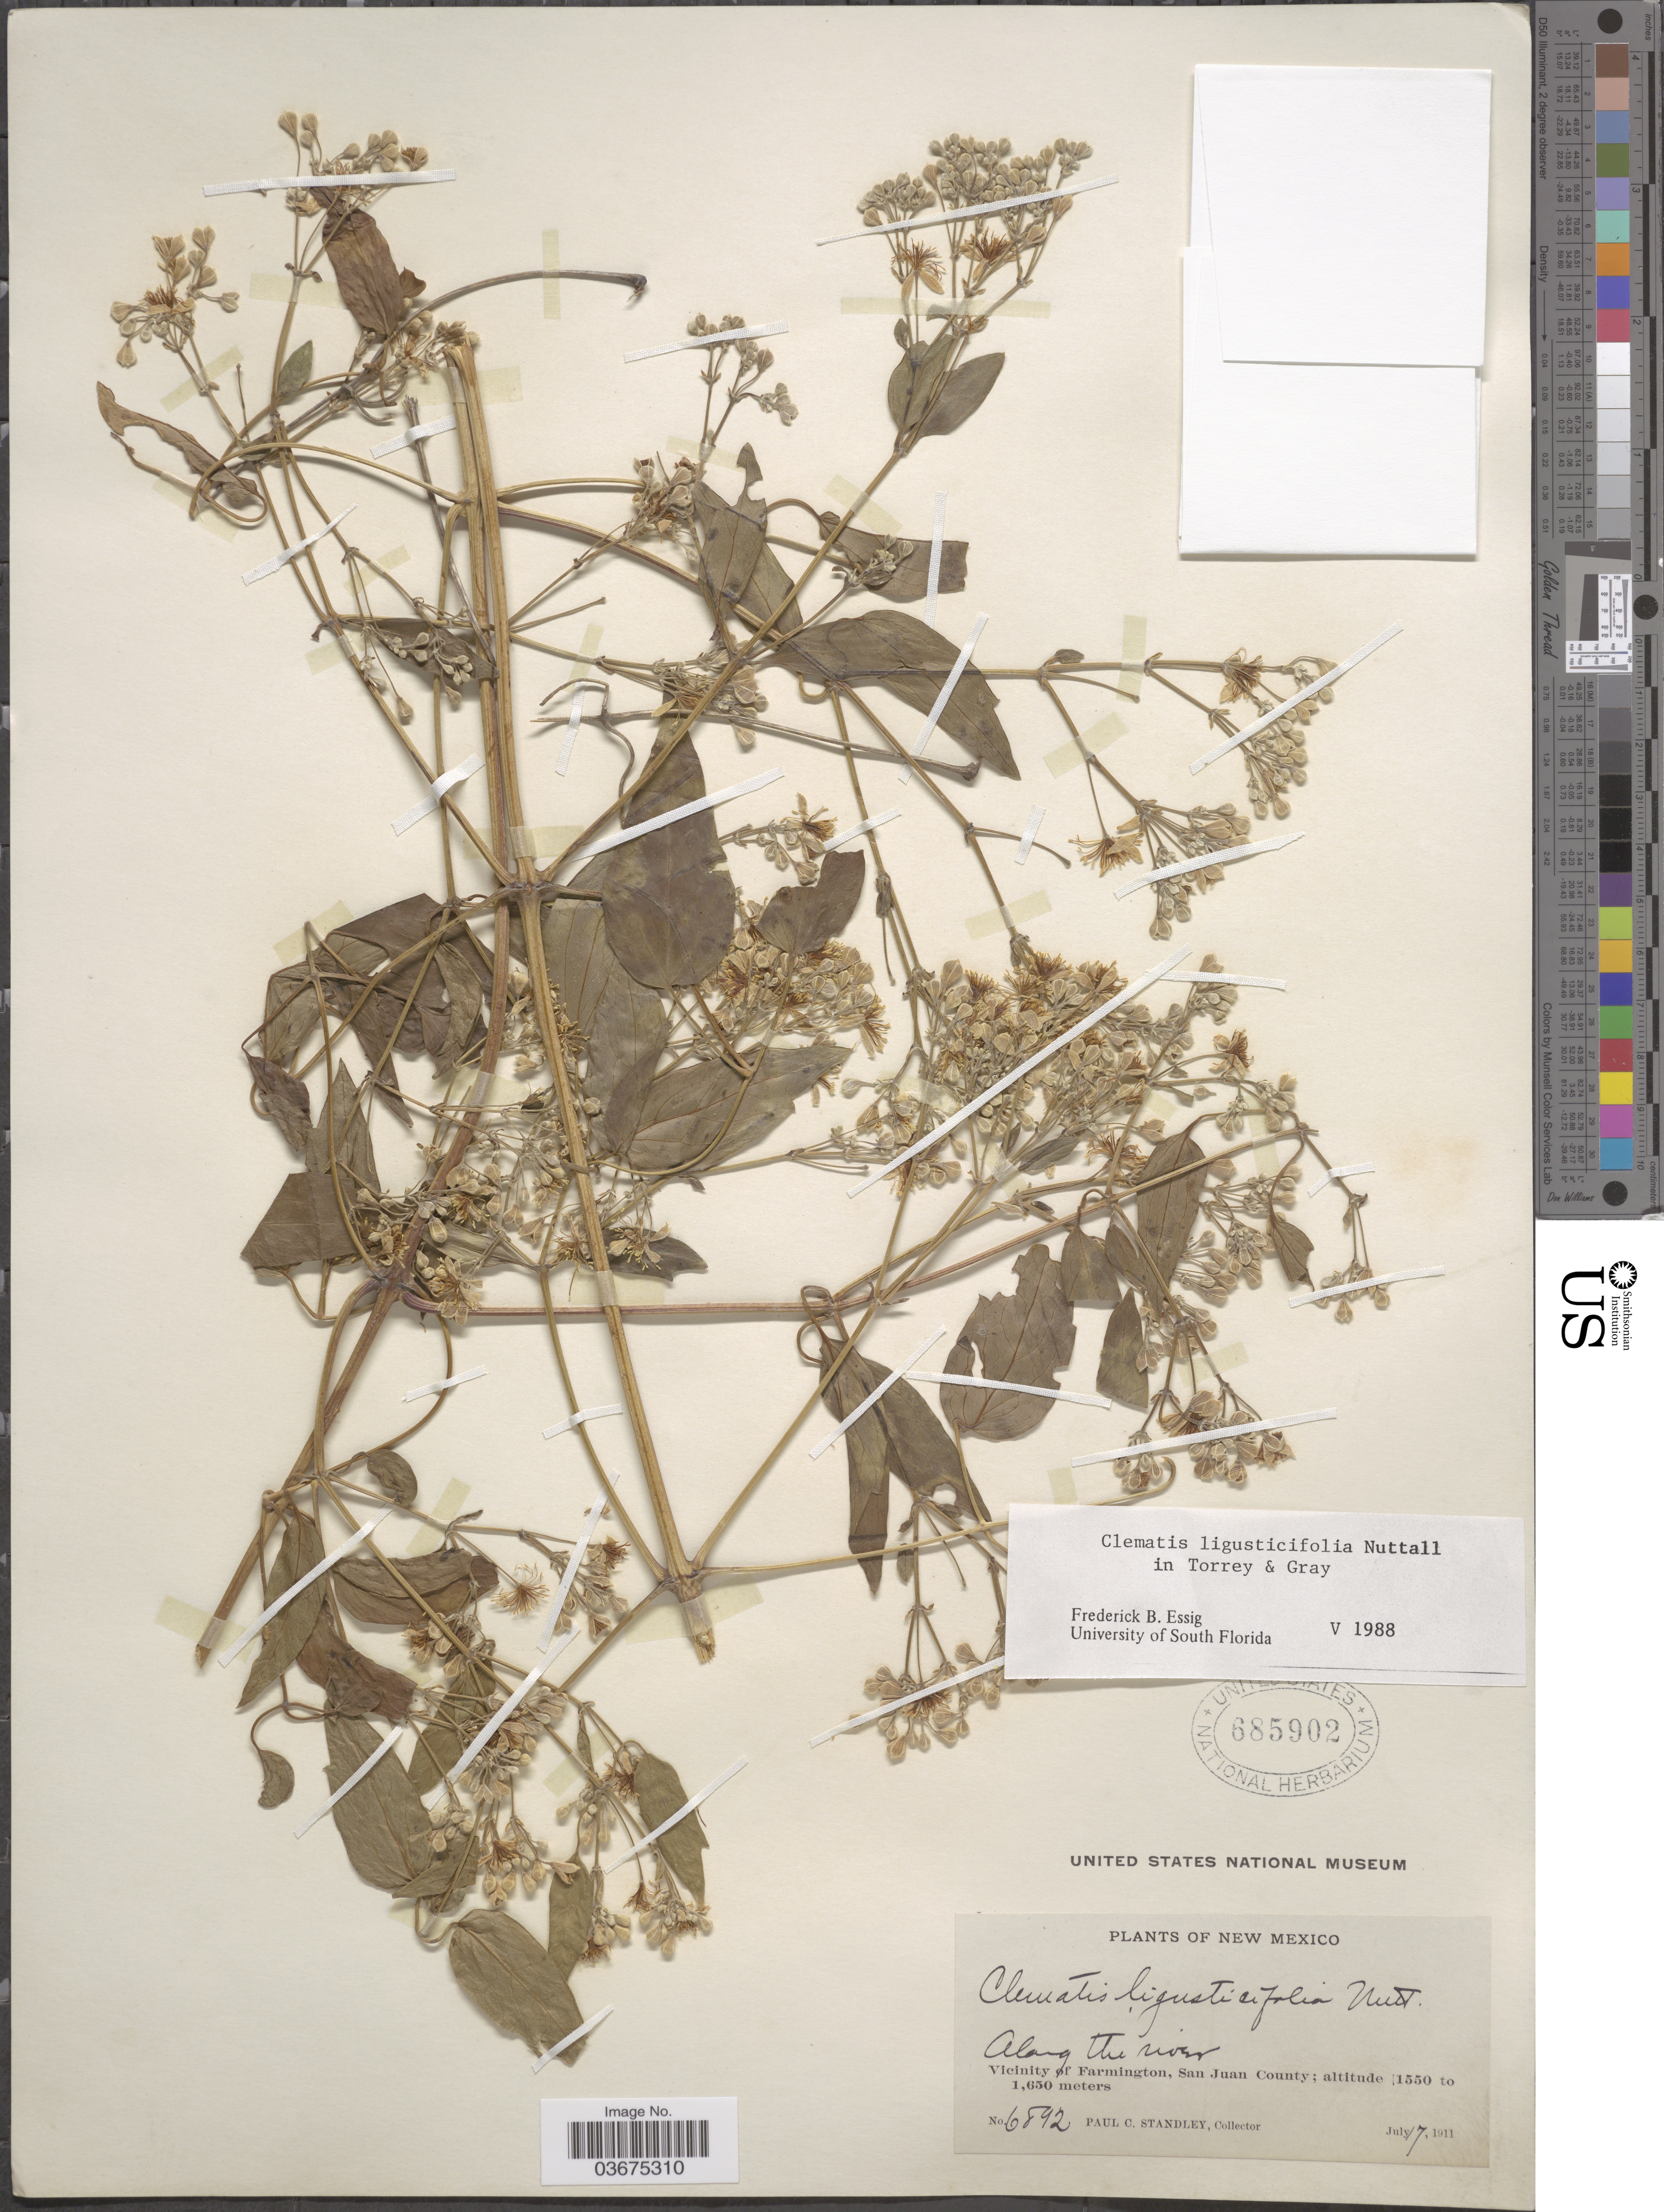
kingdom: Plantae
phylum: Tracheophyta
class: Magnoliopsida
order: Ranunculales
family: Ranunculaceae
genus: Clematis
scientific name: Clematis ligusticifolia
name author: Nutt.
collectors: P. C. Standley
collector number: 6892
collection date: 1911-07-17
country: United States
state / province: New Mexico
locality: Along the river. Vicinity of Farmington, San Juan County.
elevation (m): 1550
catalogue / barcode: US 685902